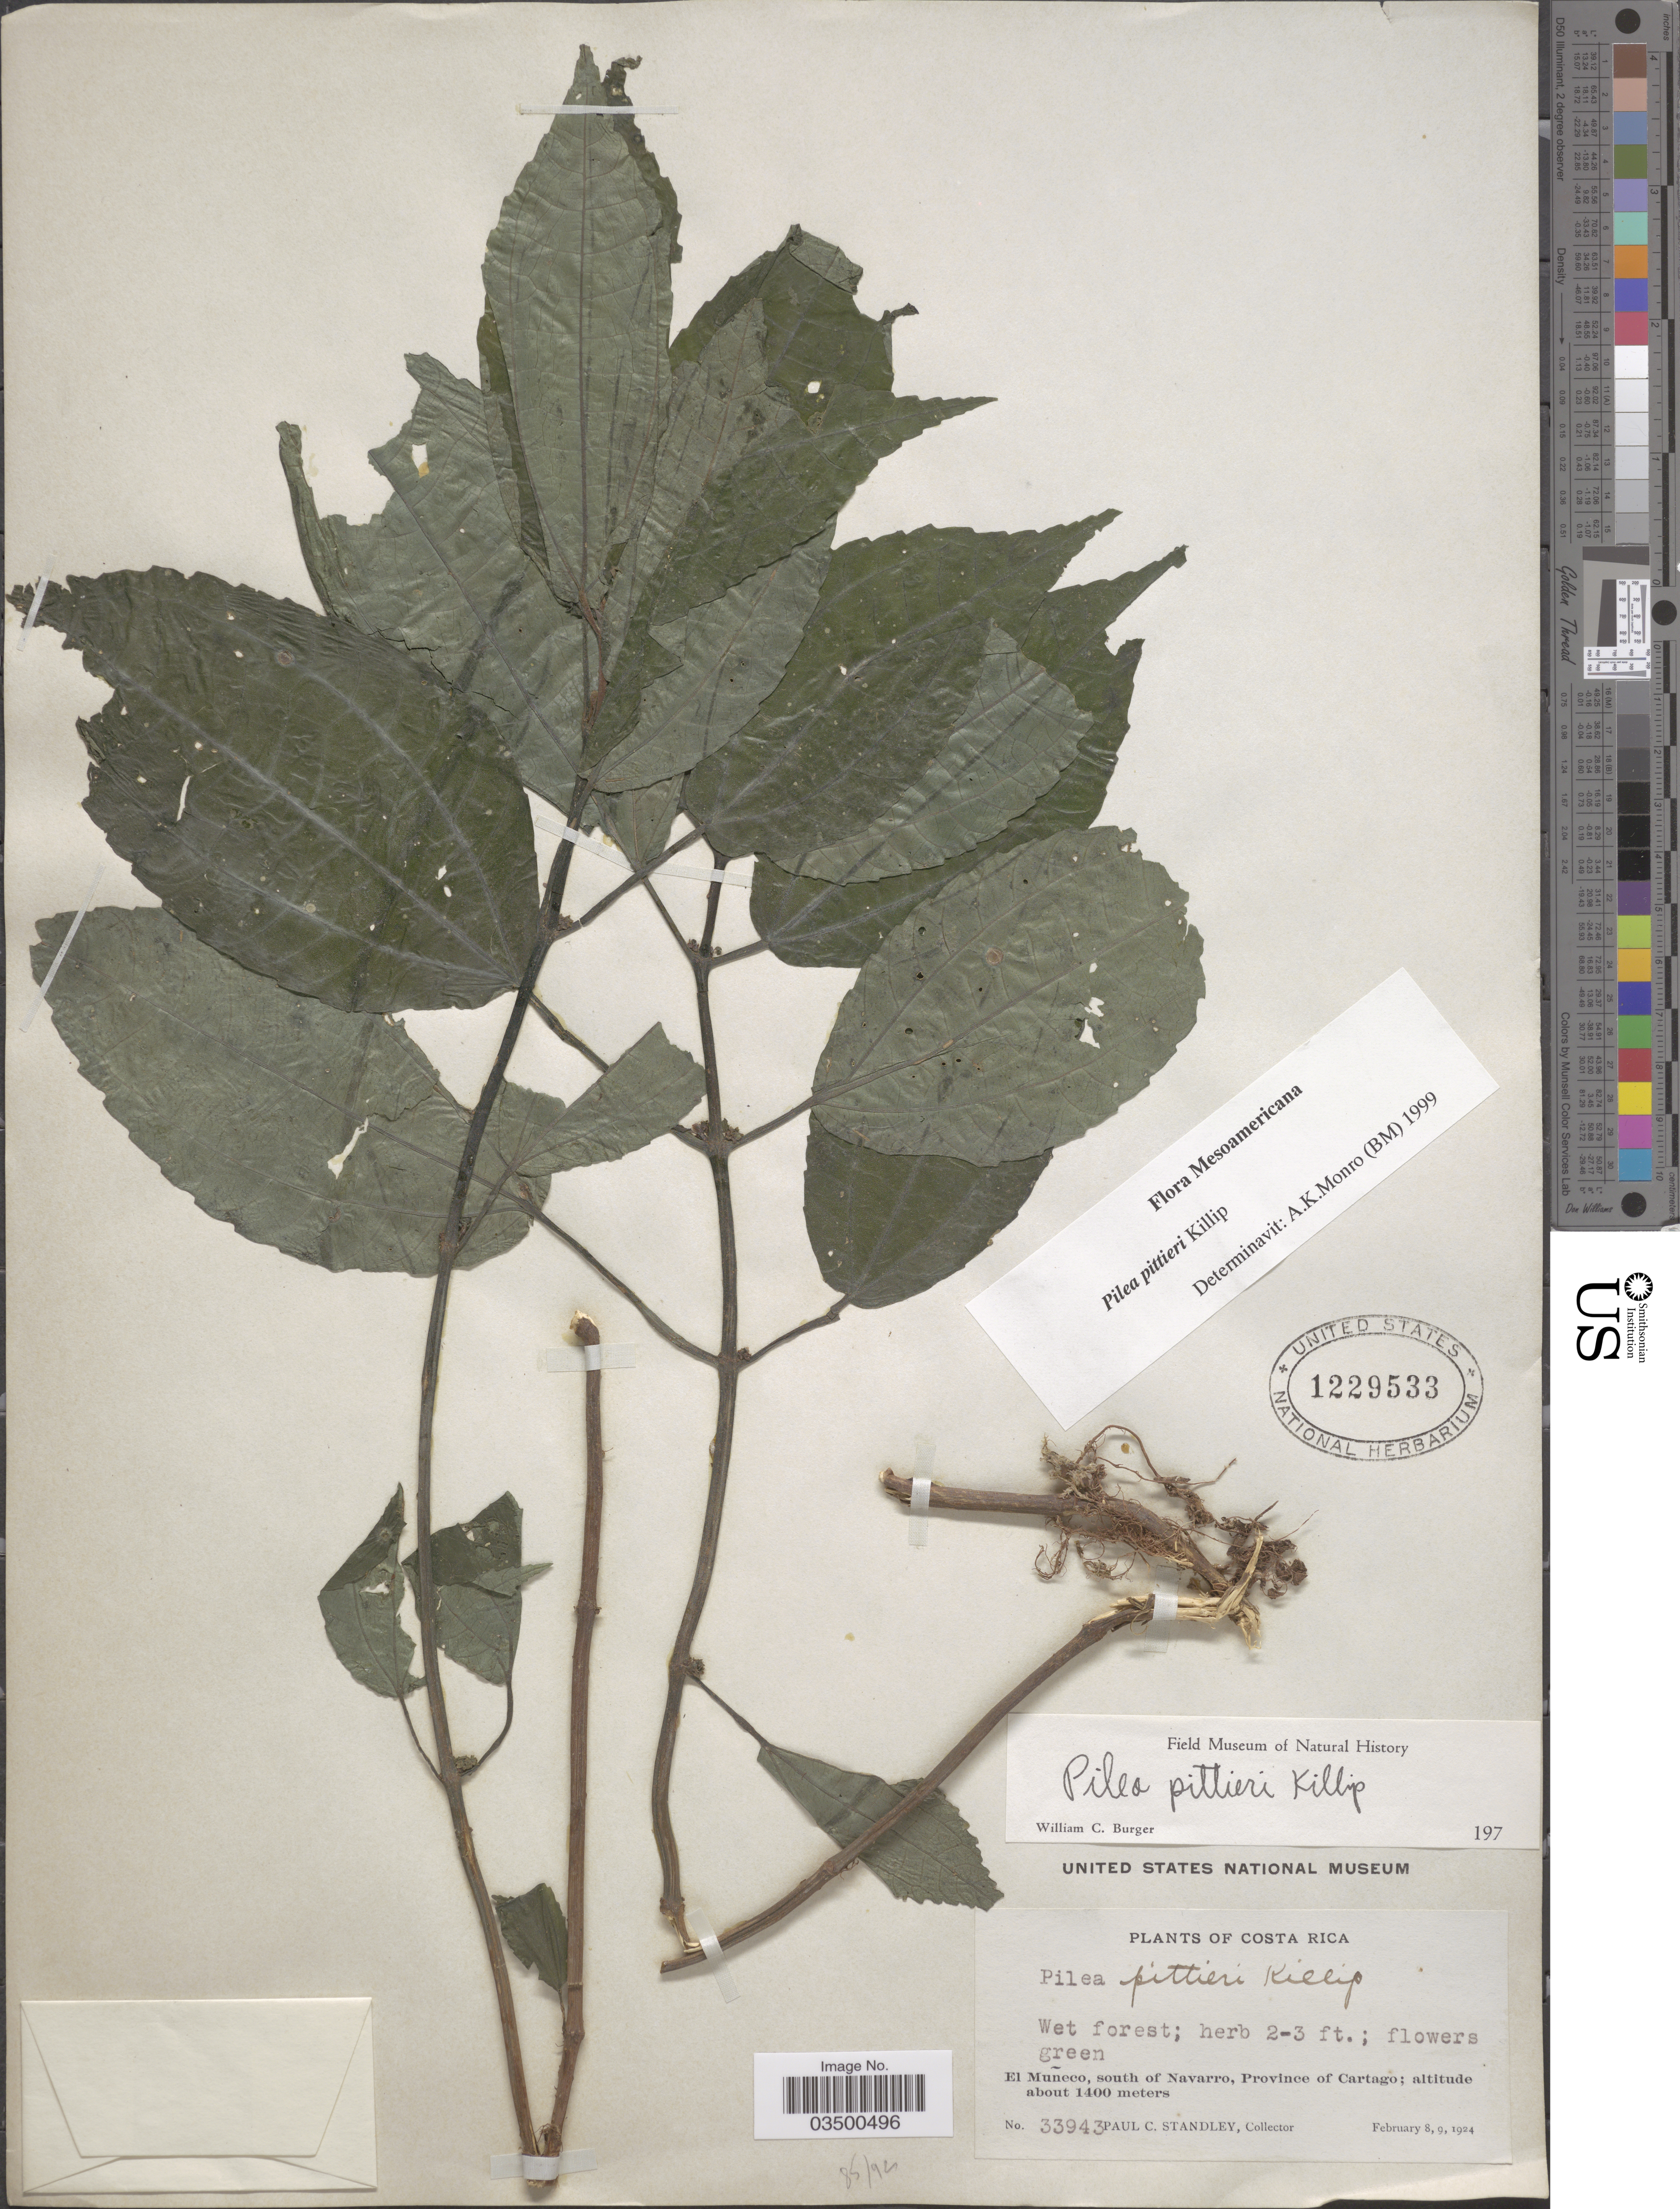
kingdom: Plantae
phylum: Tracheophyta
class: Magnoliopsida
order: Rosales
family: Urticaceae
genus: Pilea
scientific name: Pilea pittieri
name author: Killip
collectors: P. C. Standley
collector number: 33943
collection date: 1924-02-08/1924-02-09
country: Costa Rica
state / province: Cartago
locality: El Muñeco, south of Navarro, Province of Cartago.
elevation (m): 1400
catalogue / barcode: US 1229533